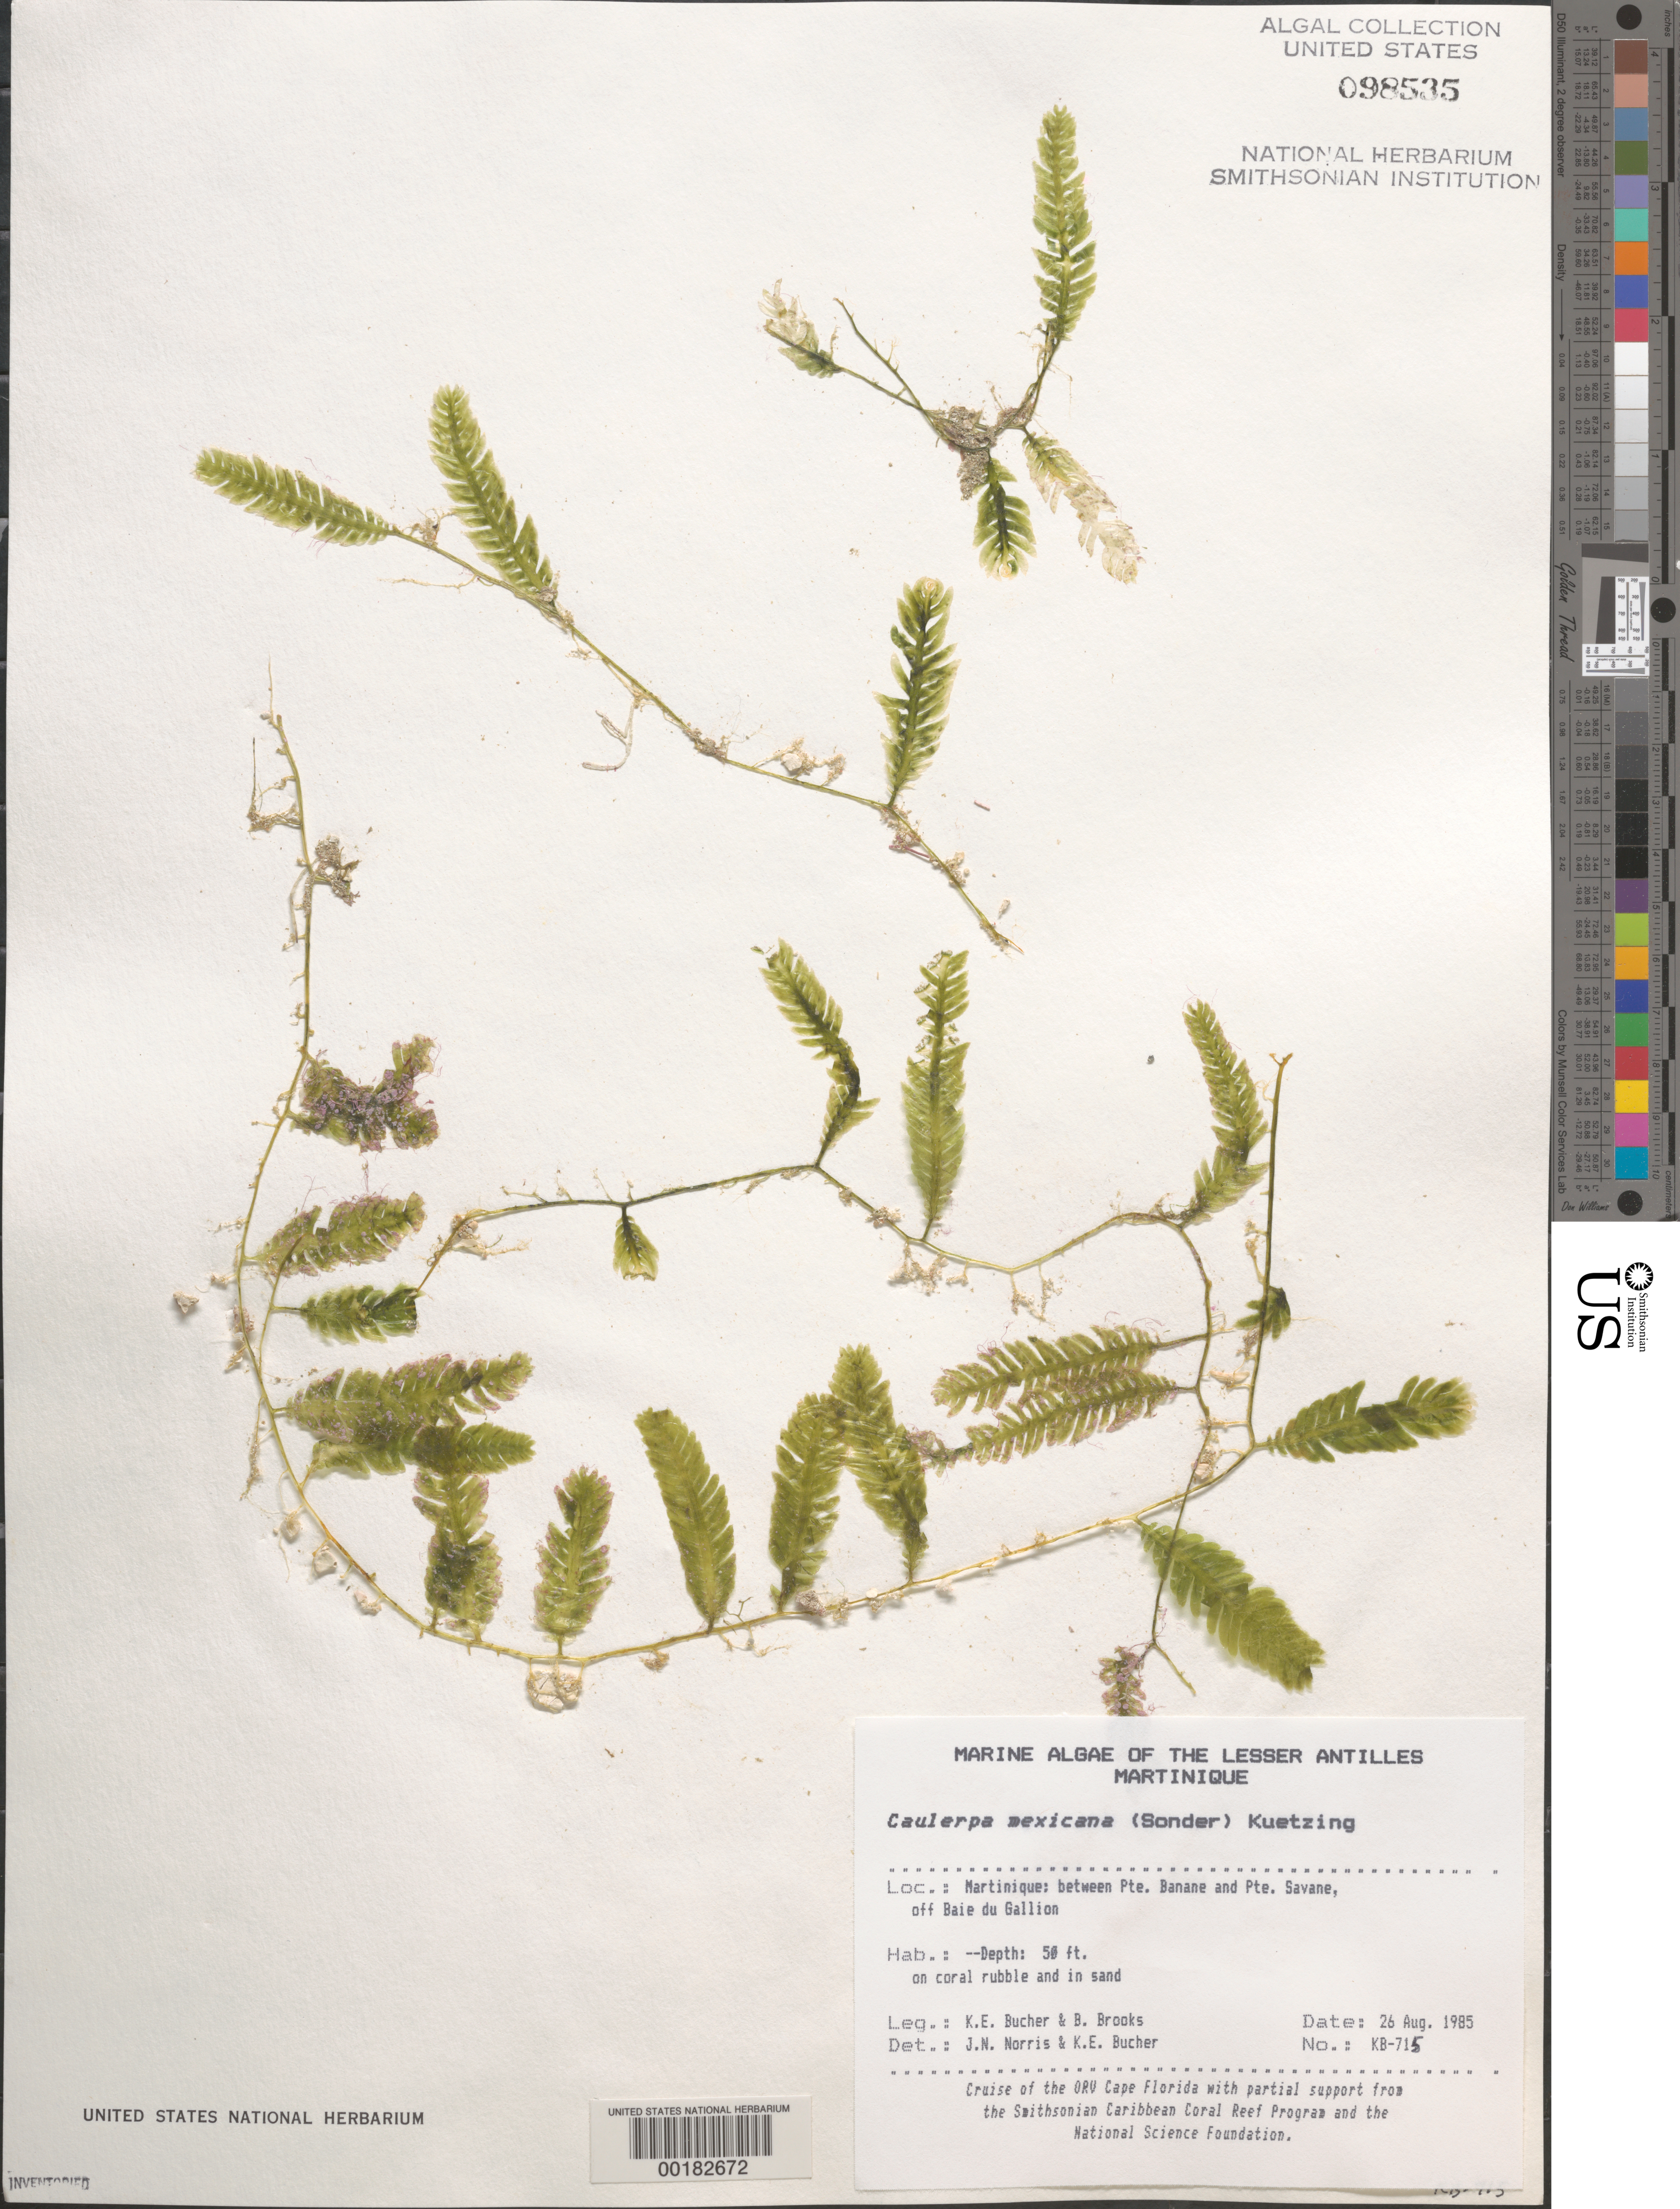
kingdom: Plantae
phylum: Chlorophyta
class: Ulvophyceae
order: Bryopsidales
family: Caulerpaceae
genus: Caulerpa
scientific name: Caulerpa mexicana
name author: Sond. ex Kütz.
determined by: Norris, J. N.; Bucher, K. E.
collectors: K. E. Bucher & B. Brooks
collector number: Kb-715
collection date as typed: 26 Aug 1985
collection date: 1985-08-26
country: Martinique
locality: Between Pointe Banane and Pointe Savane, off Baie du Galion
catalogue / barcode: US 98535